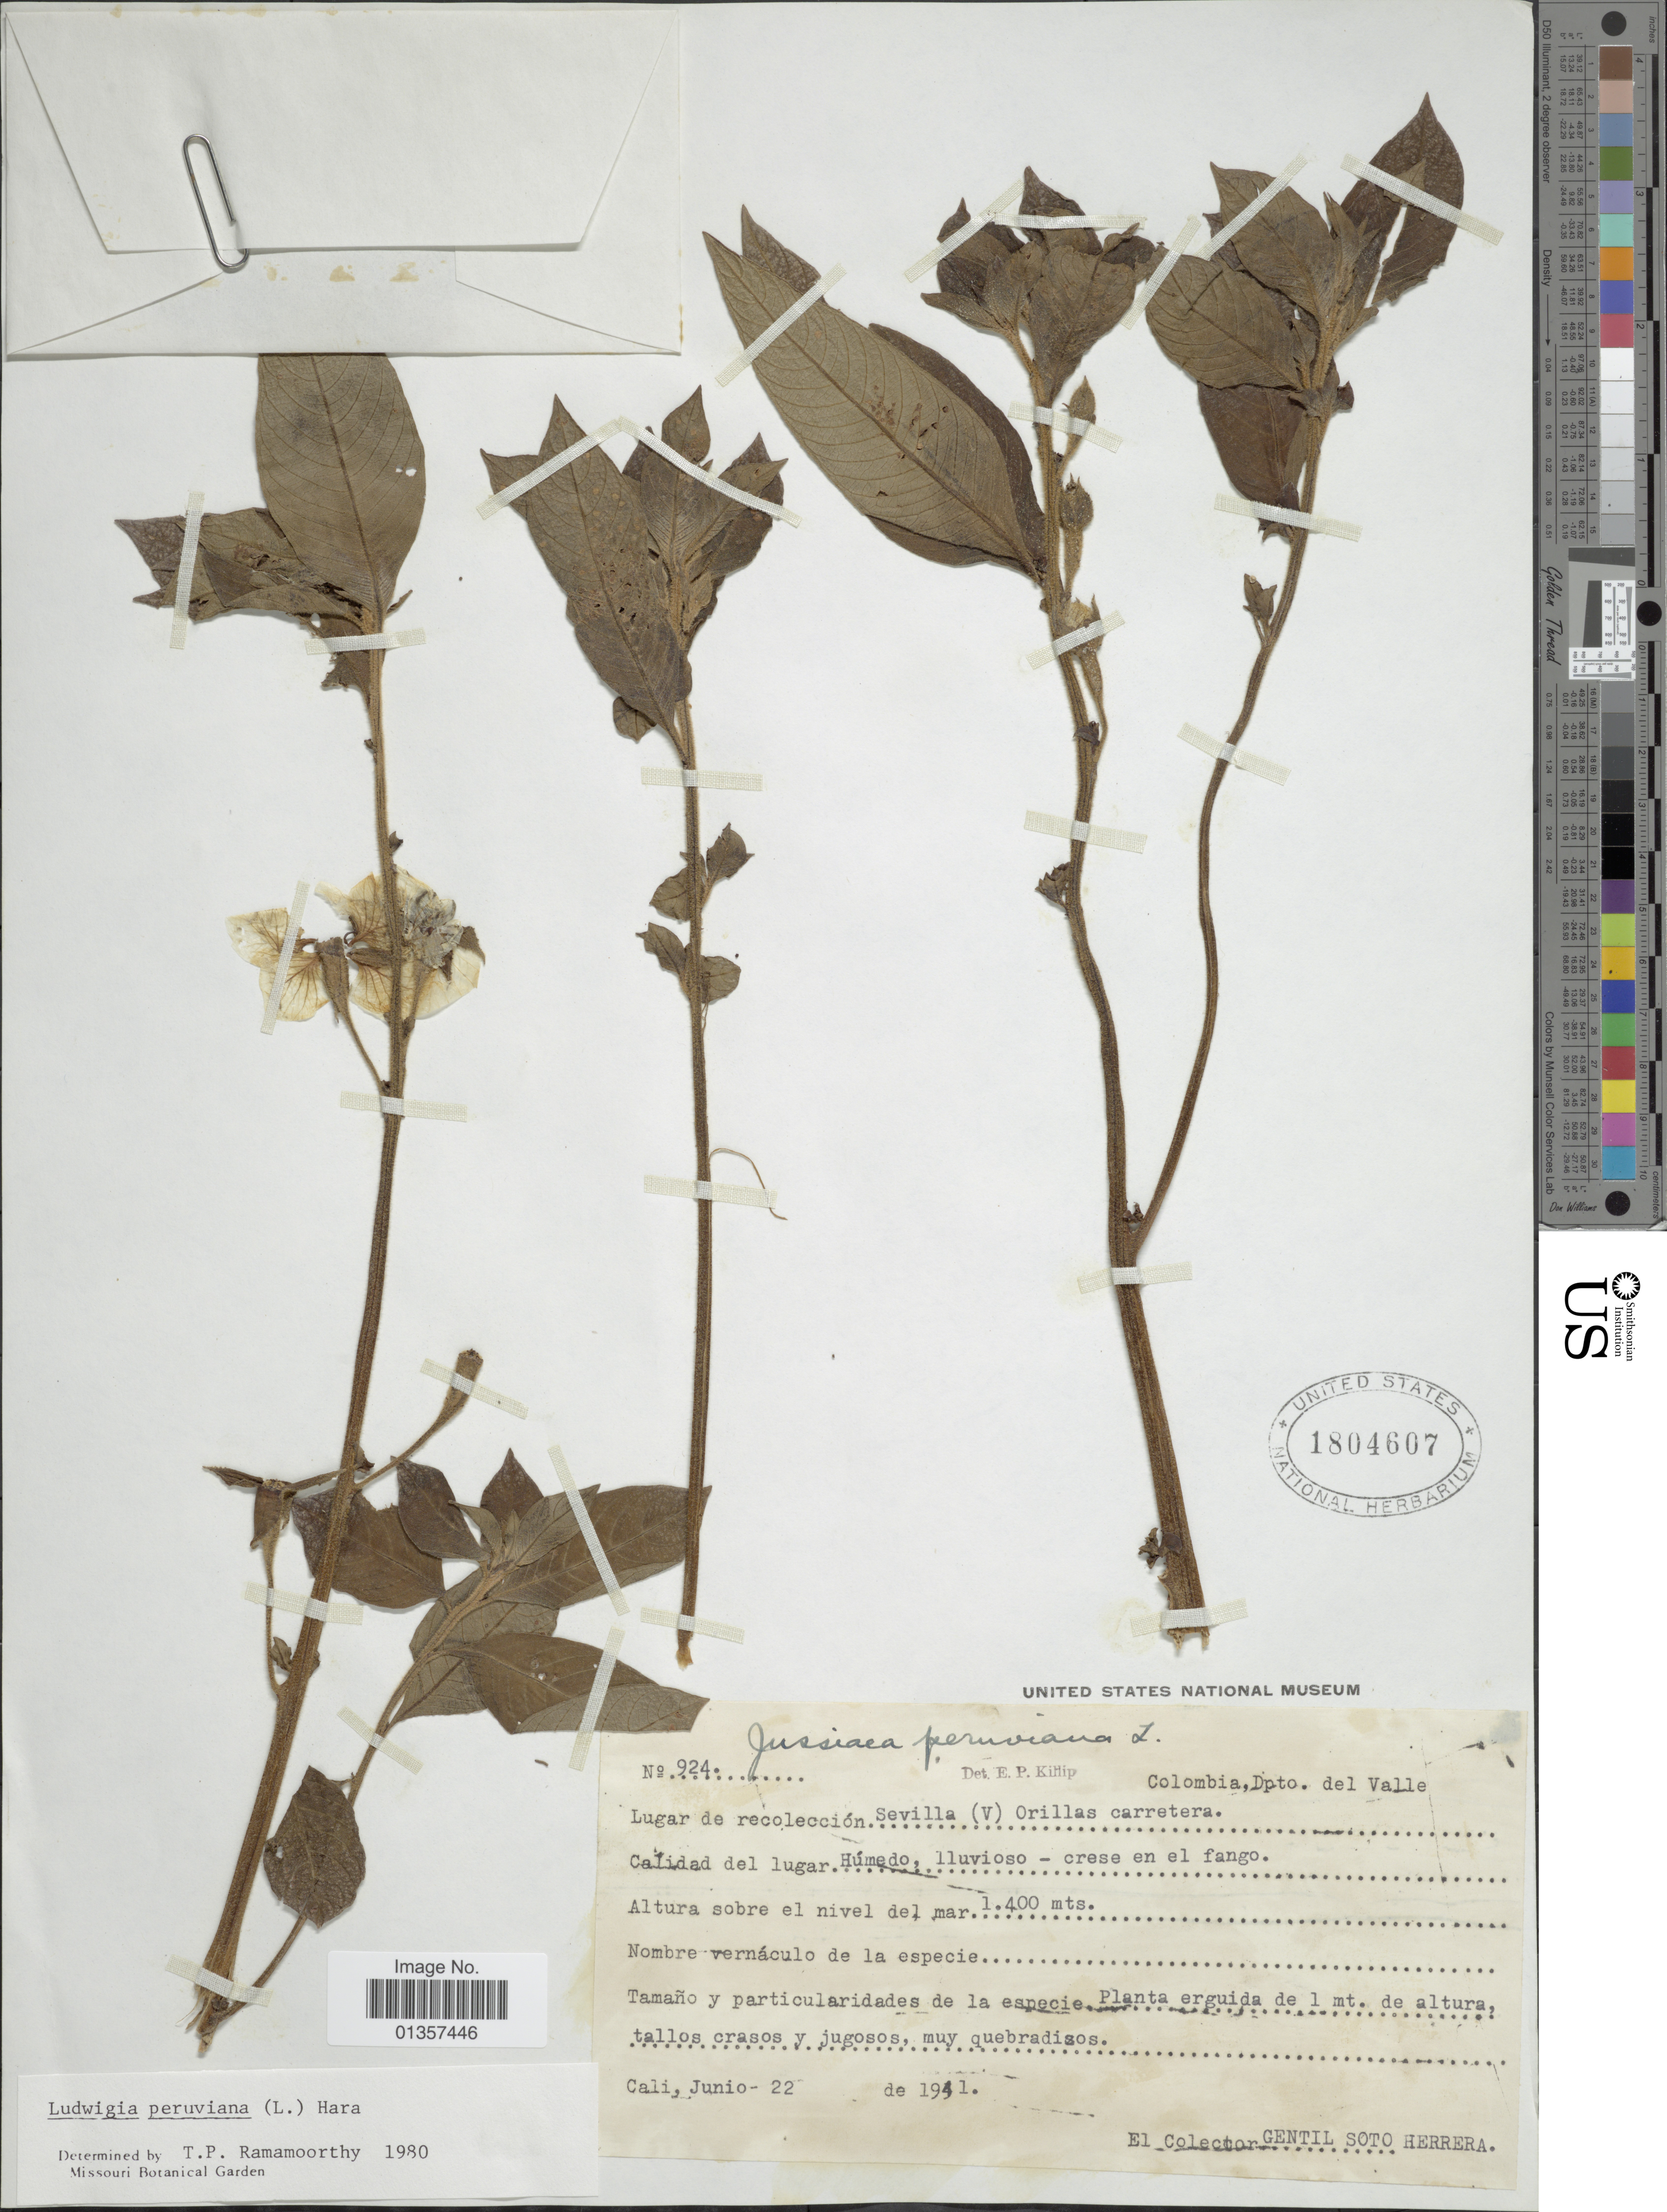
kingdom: Plantae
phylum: Tracheophyta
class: Magnoliopsida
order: Myrtales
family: Onagraceae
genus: Ludwigia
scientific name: Ludwigia peruviana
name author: (L.) H. Hara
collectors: G. Soto Herrera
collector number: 924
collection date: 1941-06-22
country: Colombia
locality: Dpto. del Valle, Calidad del lugar. Húmedo, lluvioso - crese en el fango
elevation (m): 1400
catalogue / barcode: US 1804607